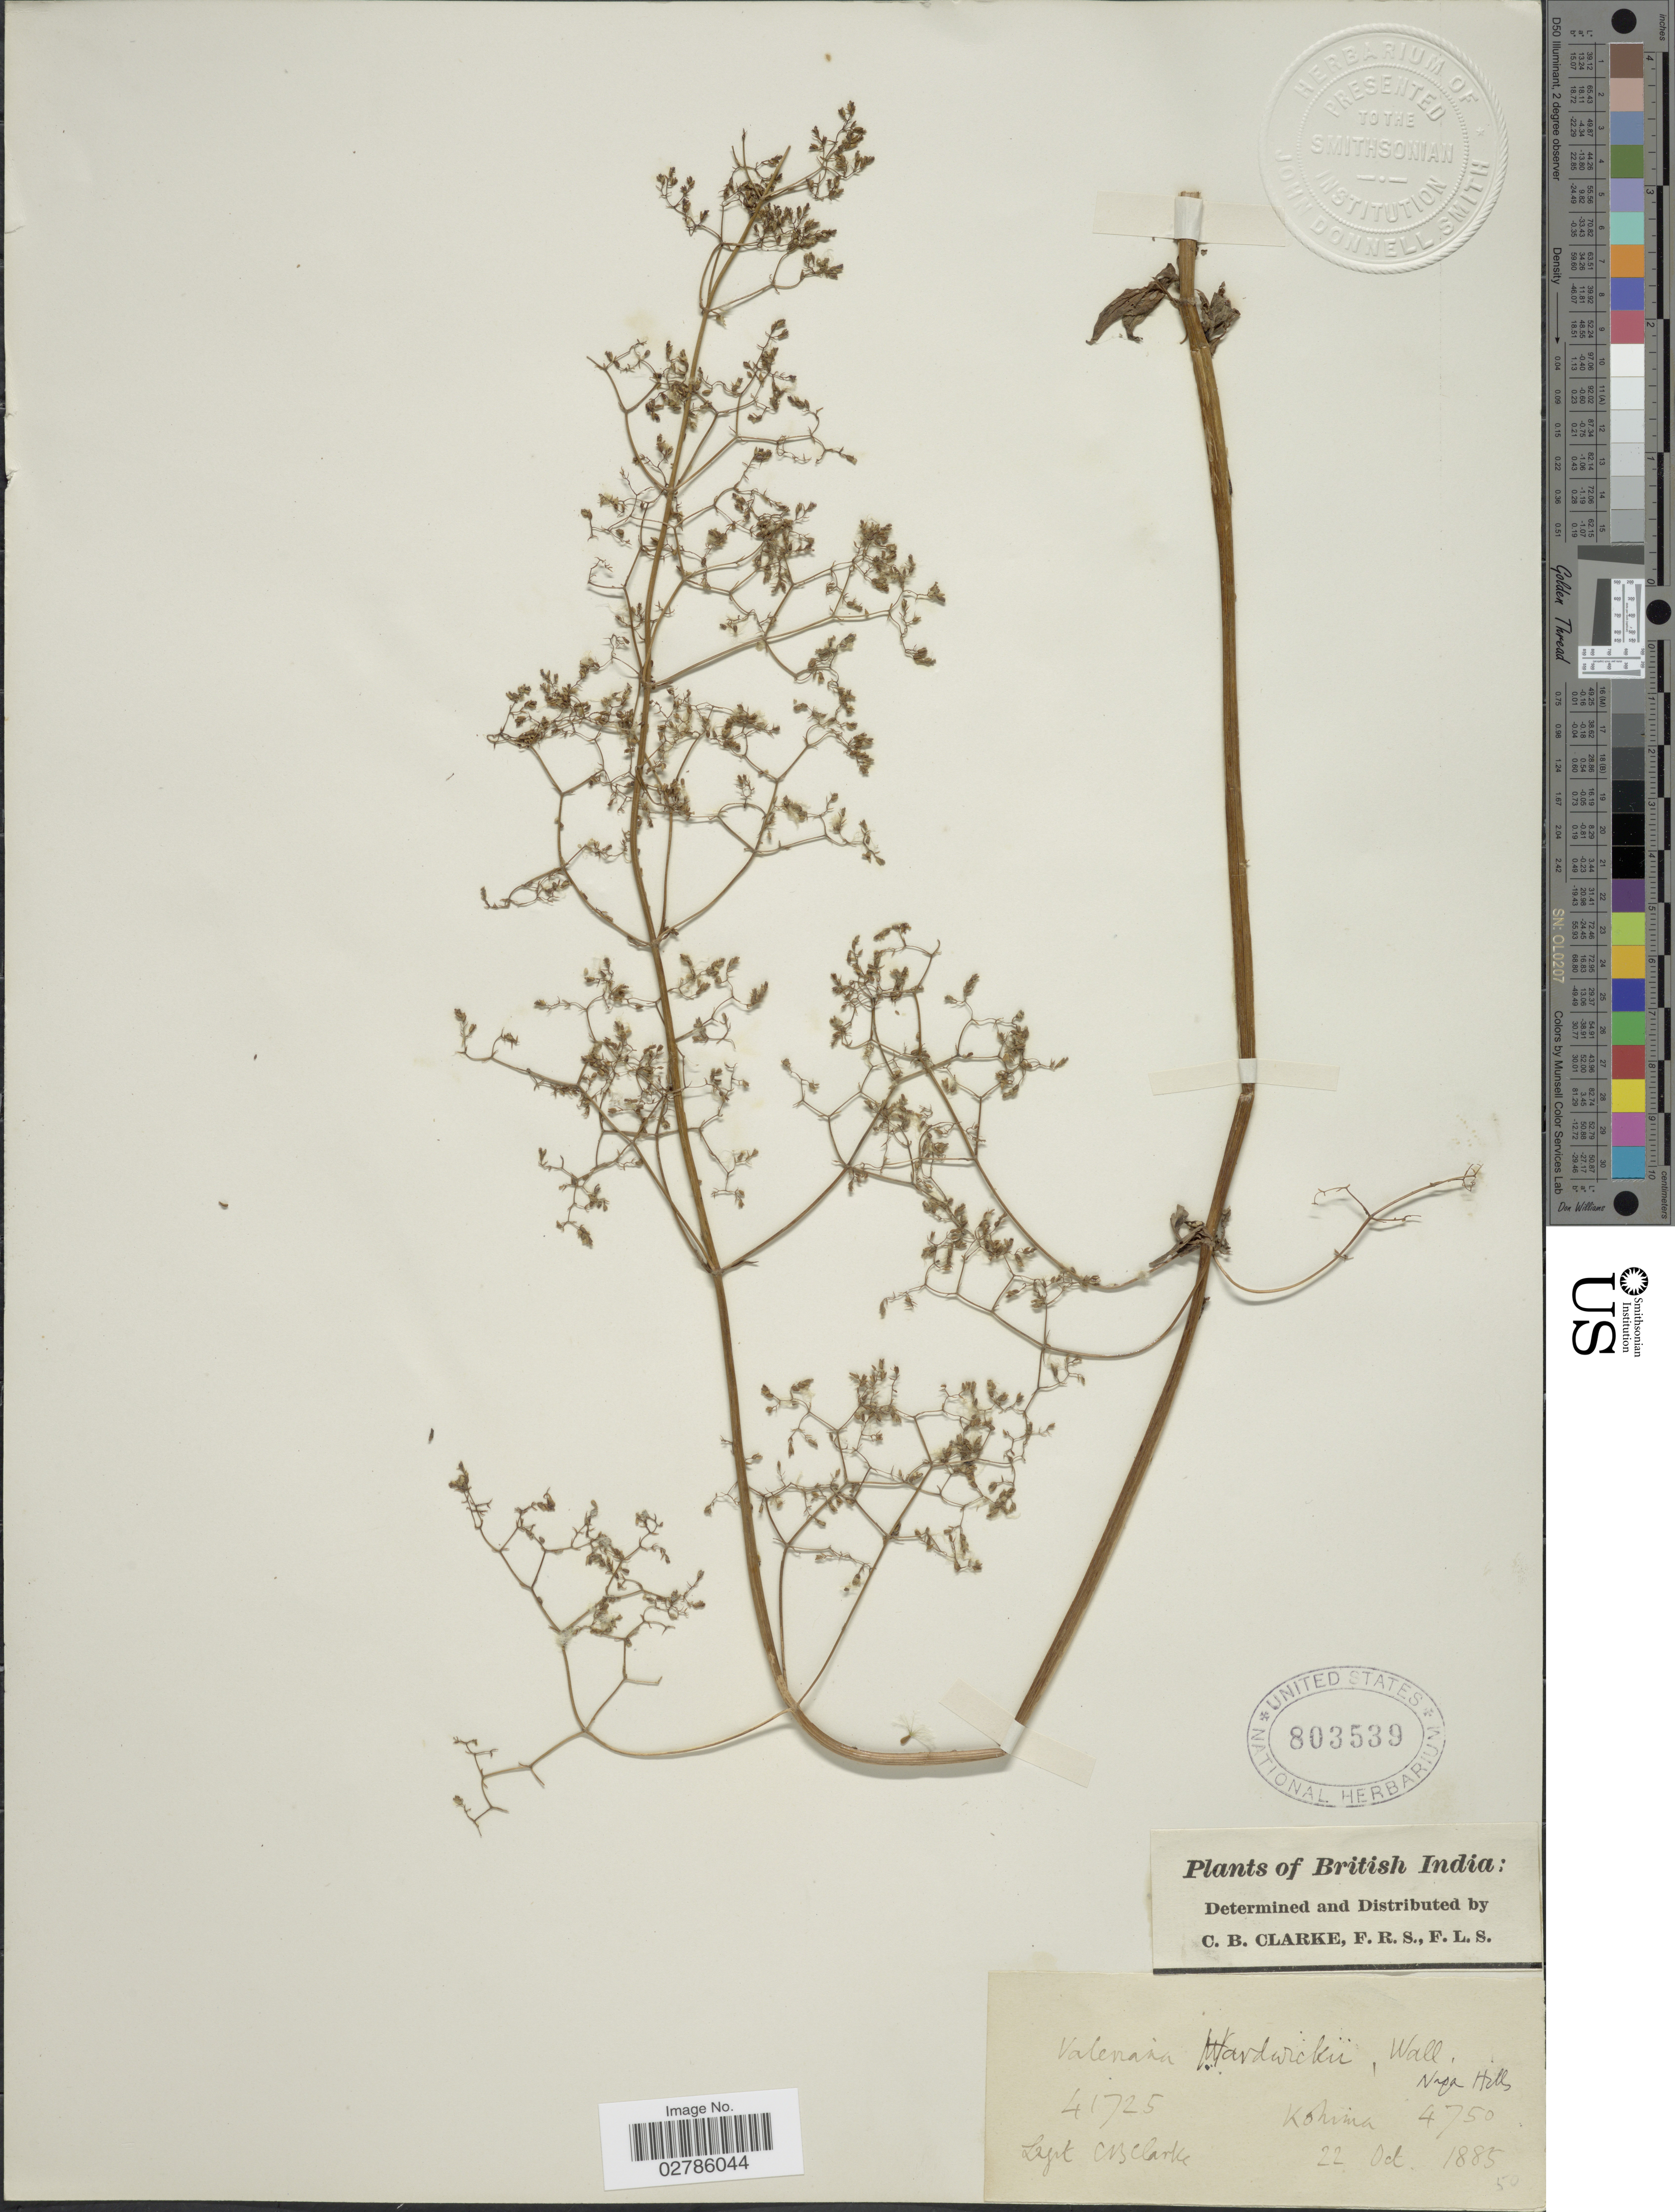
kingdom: Plantae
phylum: Tracheophyta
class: Magnoliopsida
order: Dipsacales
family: Caprifoliaceae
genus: Valeriana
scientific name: Valeriana hardwickii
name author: Wall.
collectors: C. B. Clarke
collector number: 41725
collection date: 1885-10-22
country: India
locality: British India. Kohima.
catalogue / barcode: US 803539